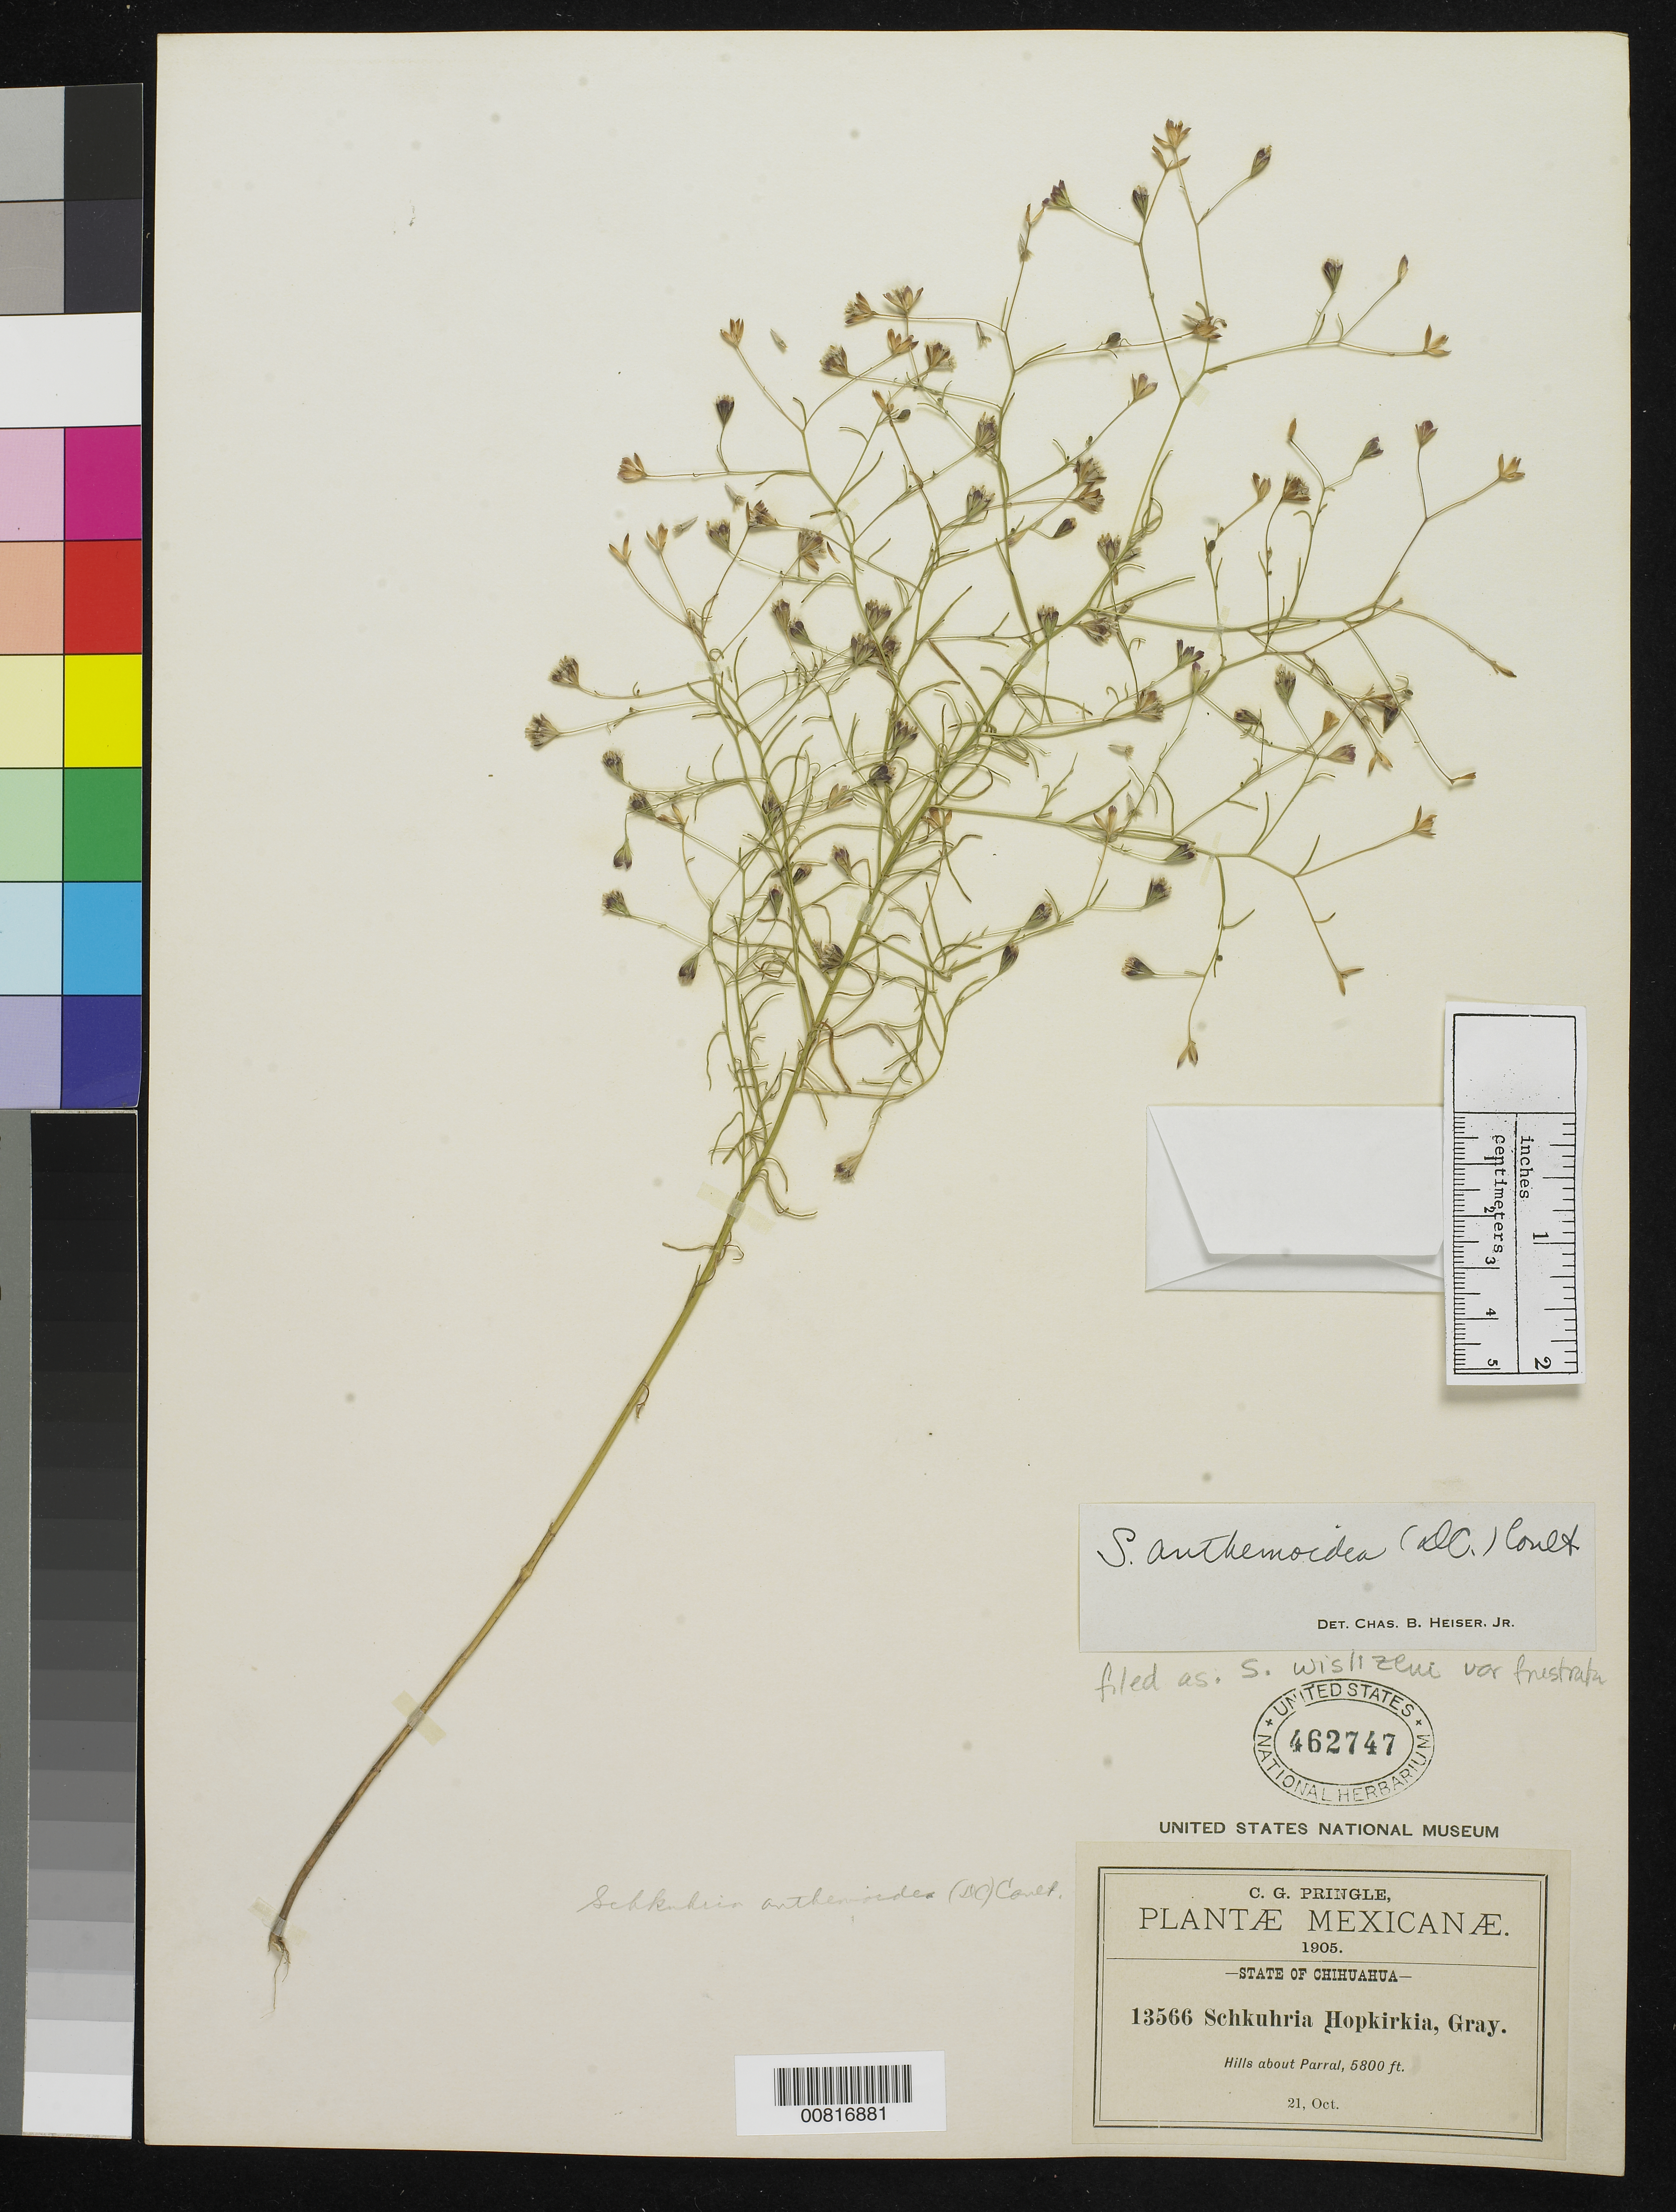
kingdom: Plantae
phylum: Tracheophyta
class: Magnoliopsida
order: Asterales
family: Asteraceae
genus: Schkuhria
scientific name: Schkuhria wislizeni var. frustrata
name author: S.F. Blake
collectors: C. G. Pringle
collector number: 13566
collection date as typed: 21 Oct 1905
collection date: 1905-10-21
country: Mexico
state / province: Chihuahua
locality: Hills about Parral, Chihuahua.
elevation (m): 1768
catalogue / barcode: US 462747